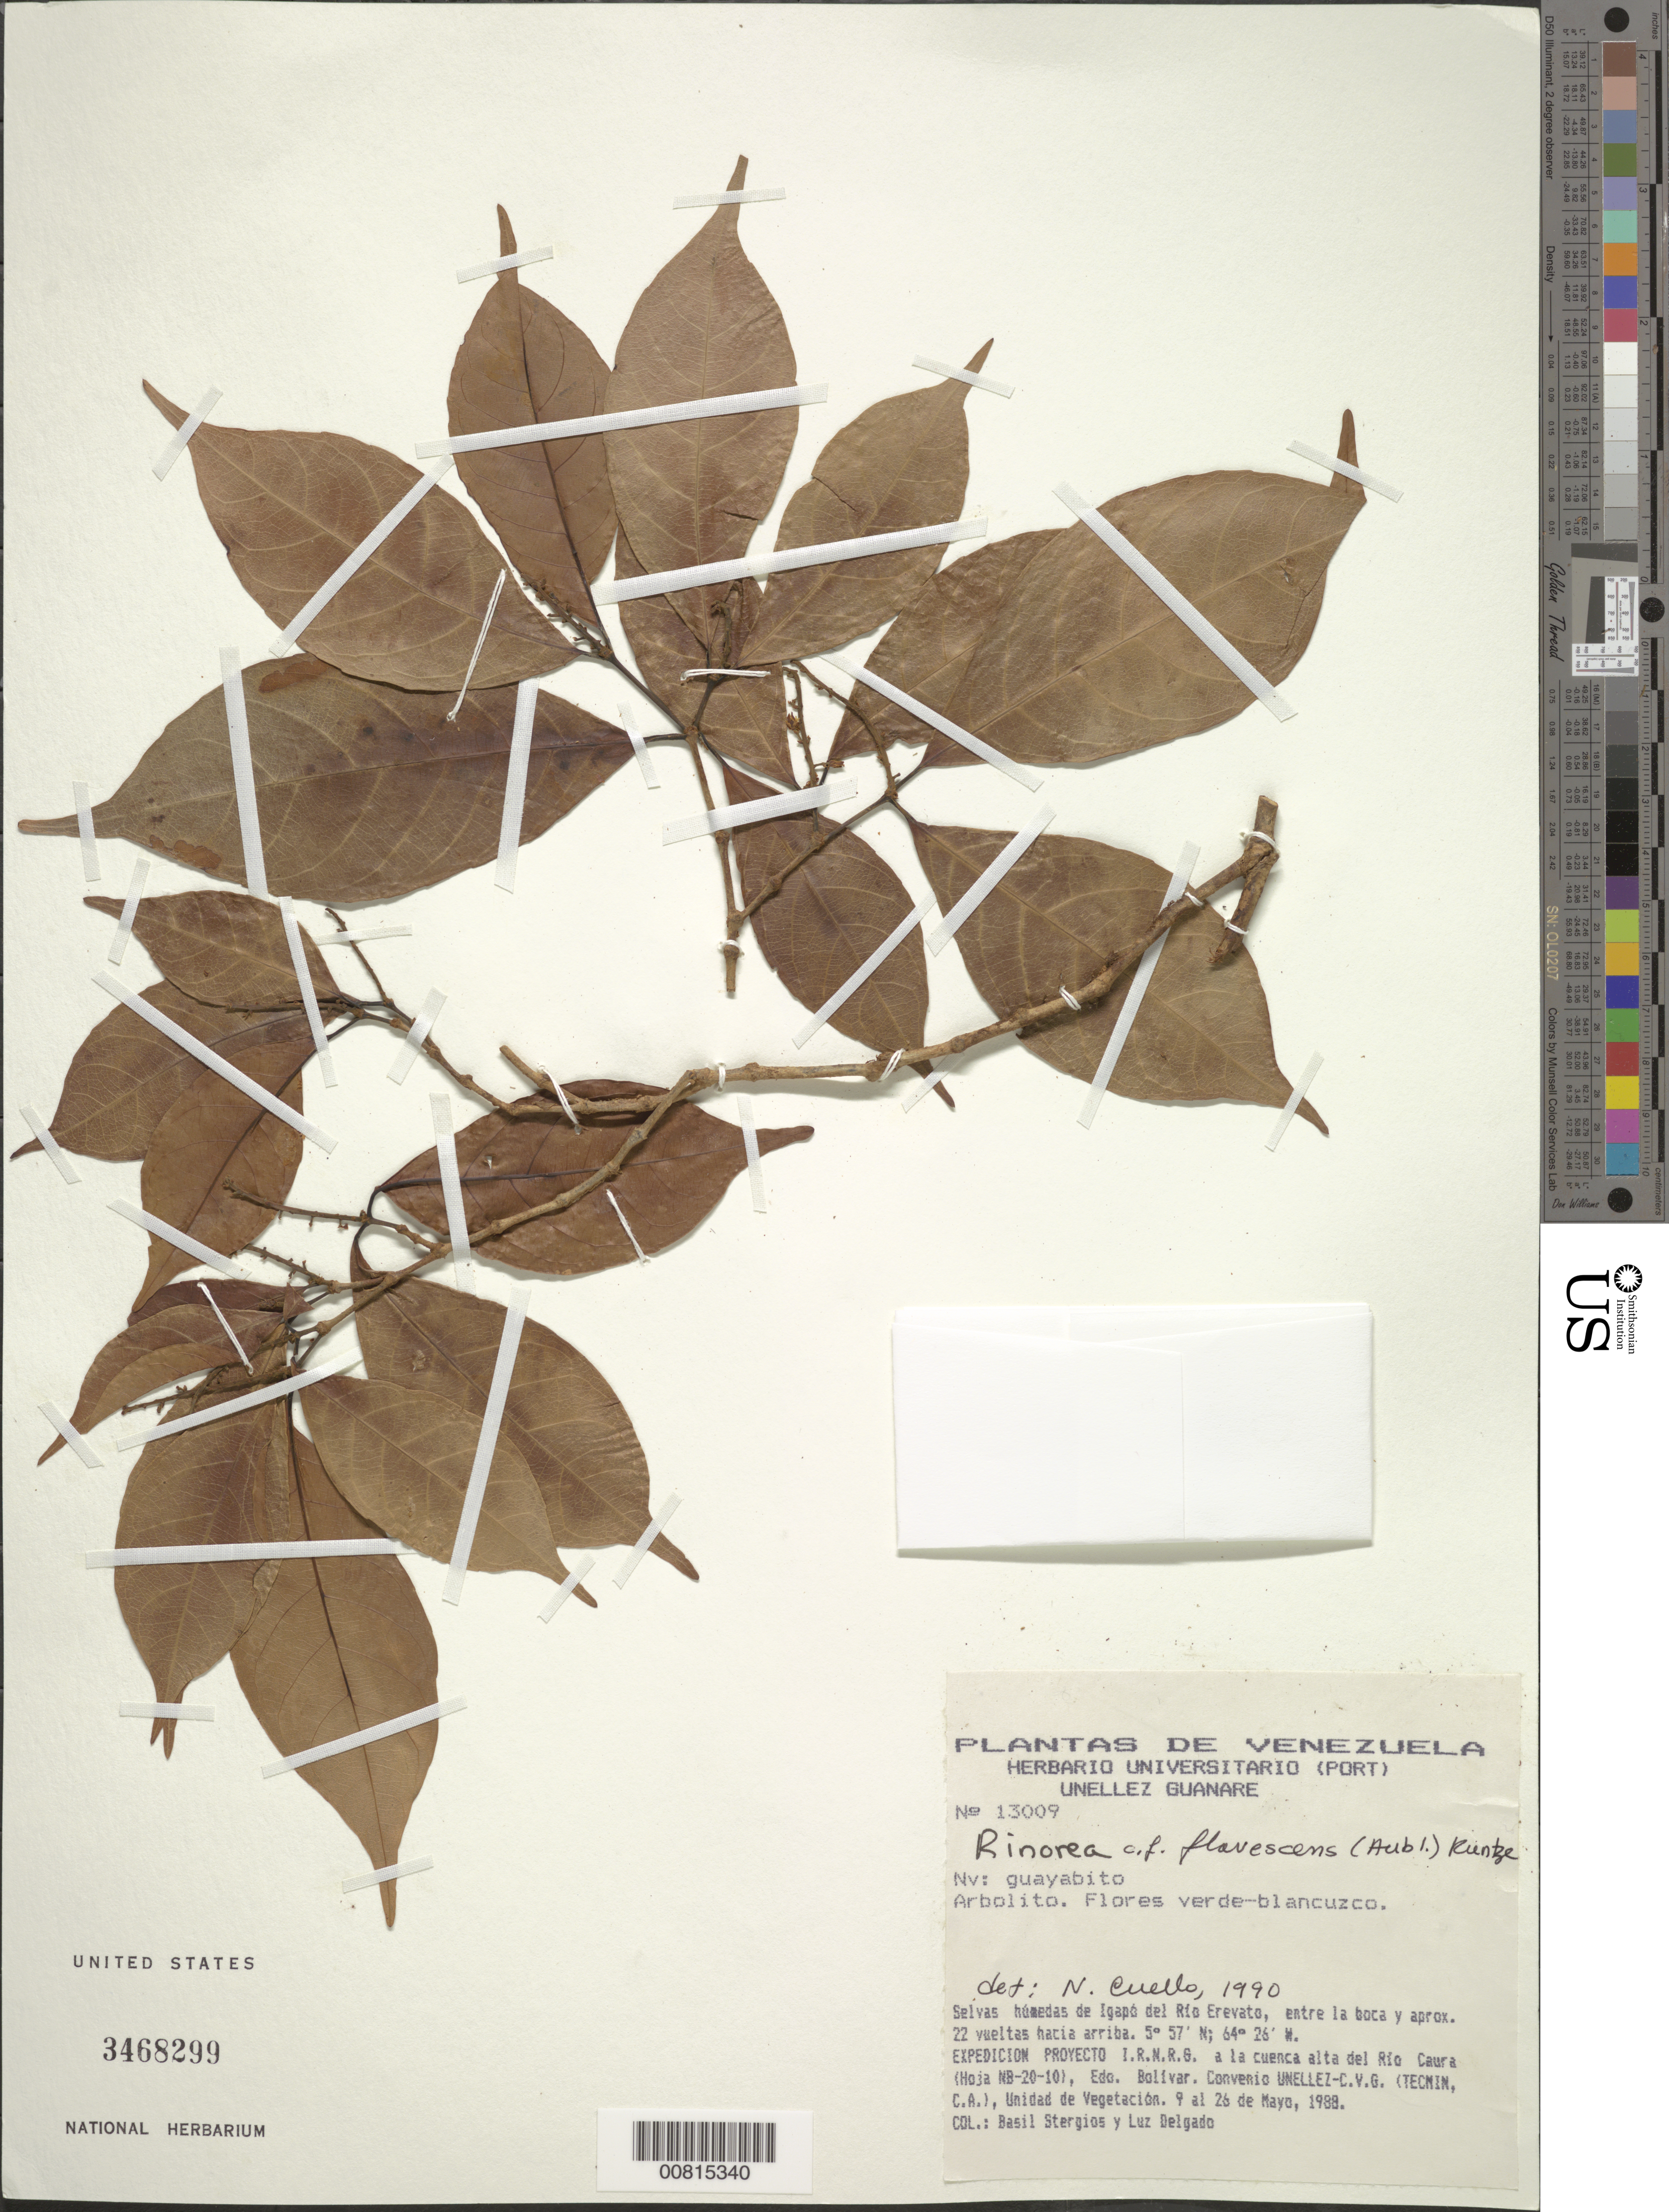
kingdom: Plantae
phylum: Tracheophyta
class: Magnoliopsida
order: Malpighiales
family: Violaceae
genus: Rinorea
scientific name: Rinorea flavescens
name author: (Aubl.) Kuntze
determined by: Cuello, Nidia L.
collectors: B. G. Stergios & L. Delgado V.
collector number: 13009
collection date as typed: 9-May-88 to 26-May-88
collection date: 1988-05-09/1988-05-26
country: Venezuela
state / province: Bolívar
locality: Igapó del río Erevato, entre la boca y aprox. 22 vueltas hacia arriba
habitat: Selvas húmedas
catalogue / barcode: US 3468299